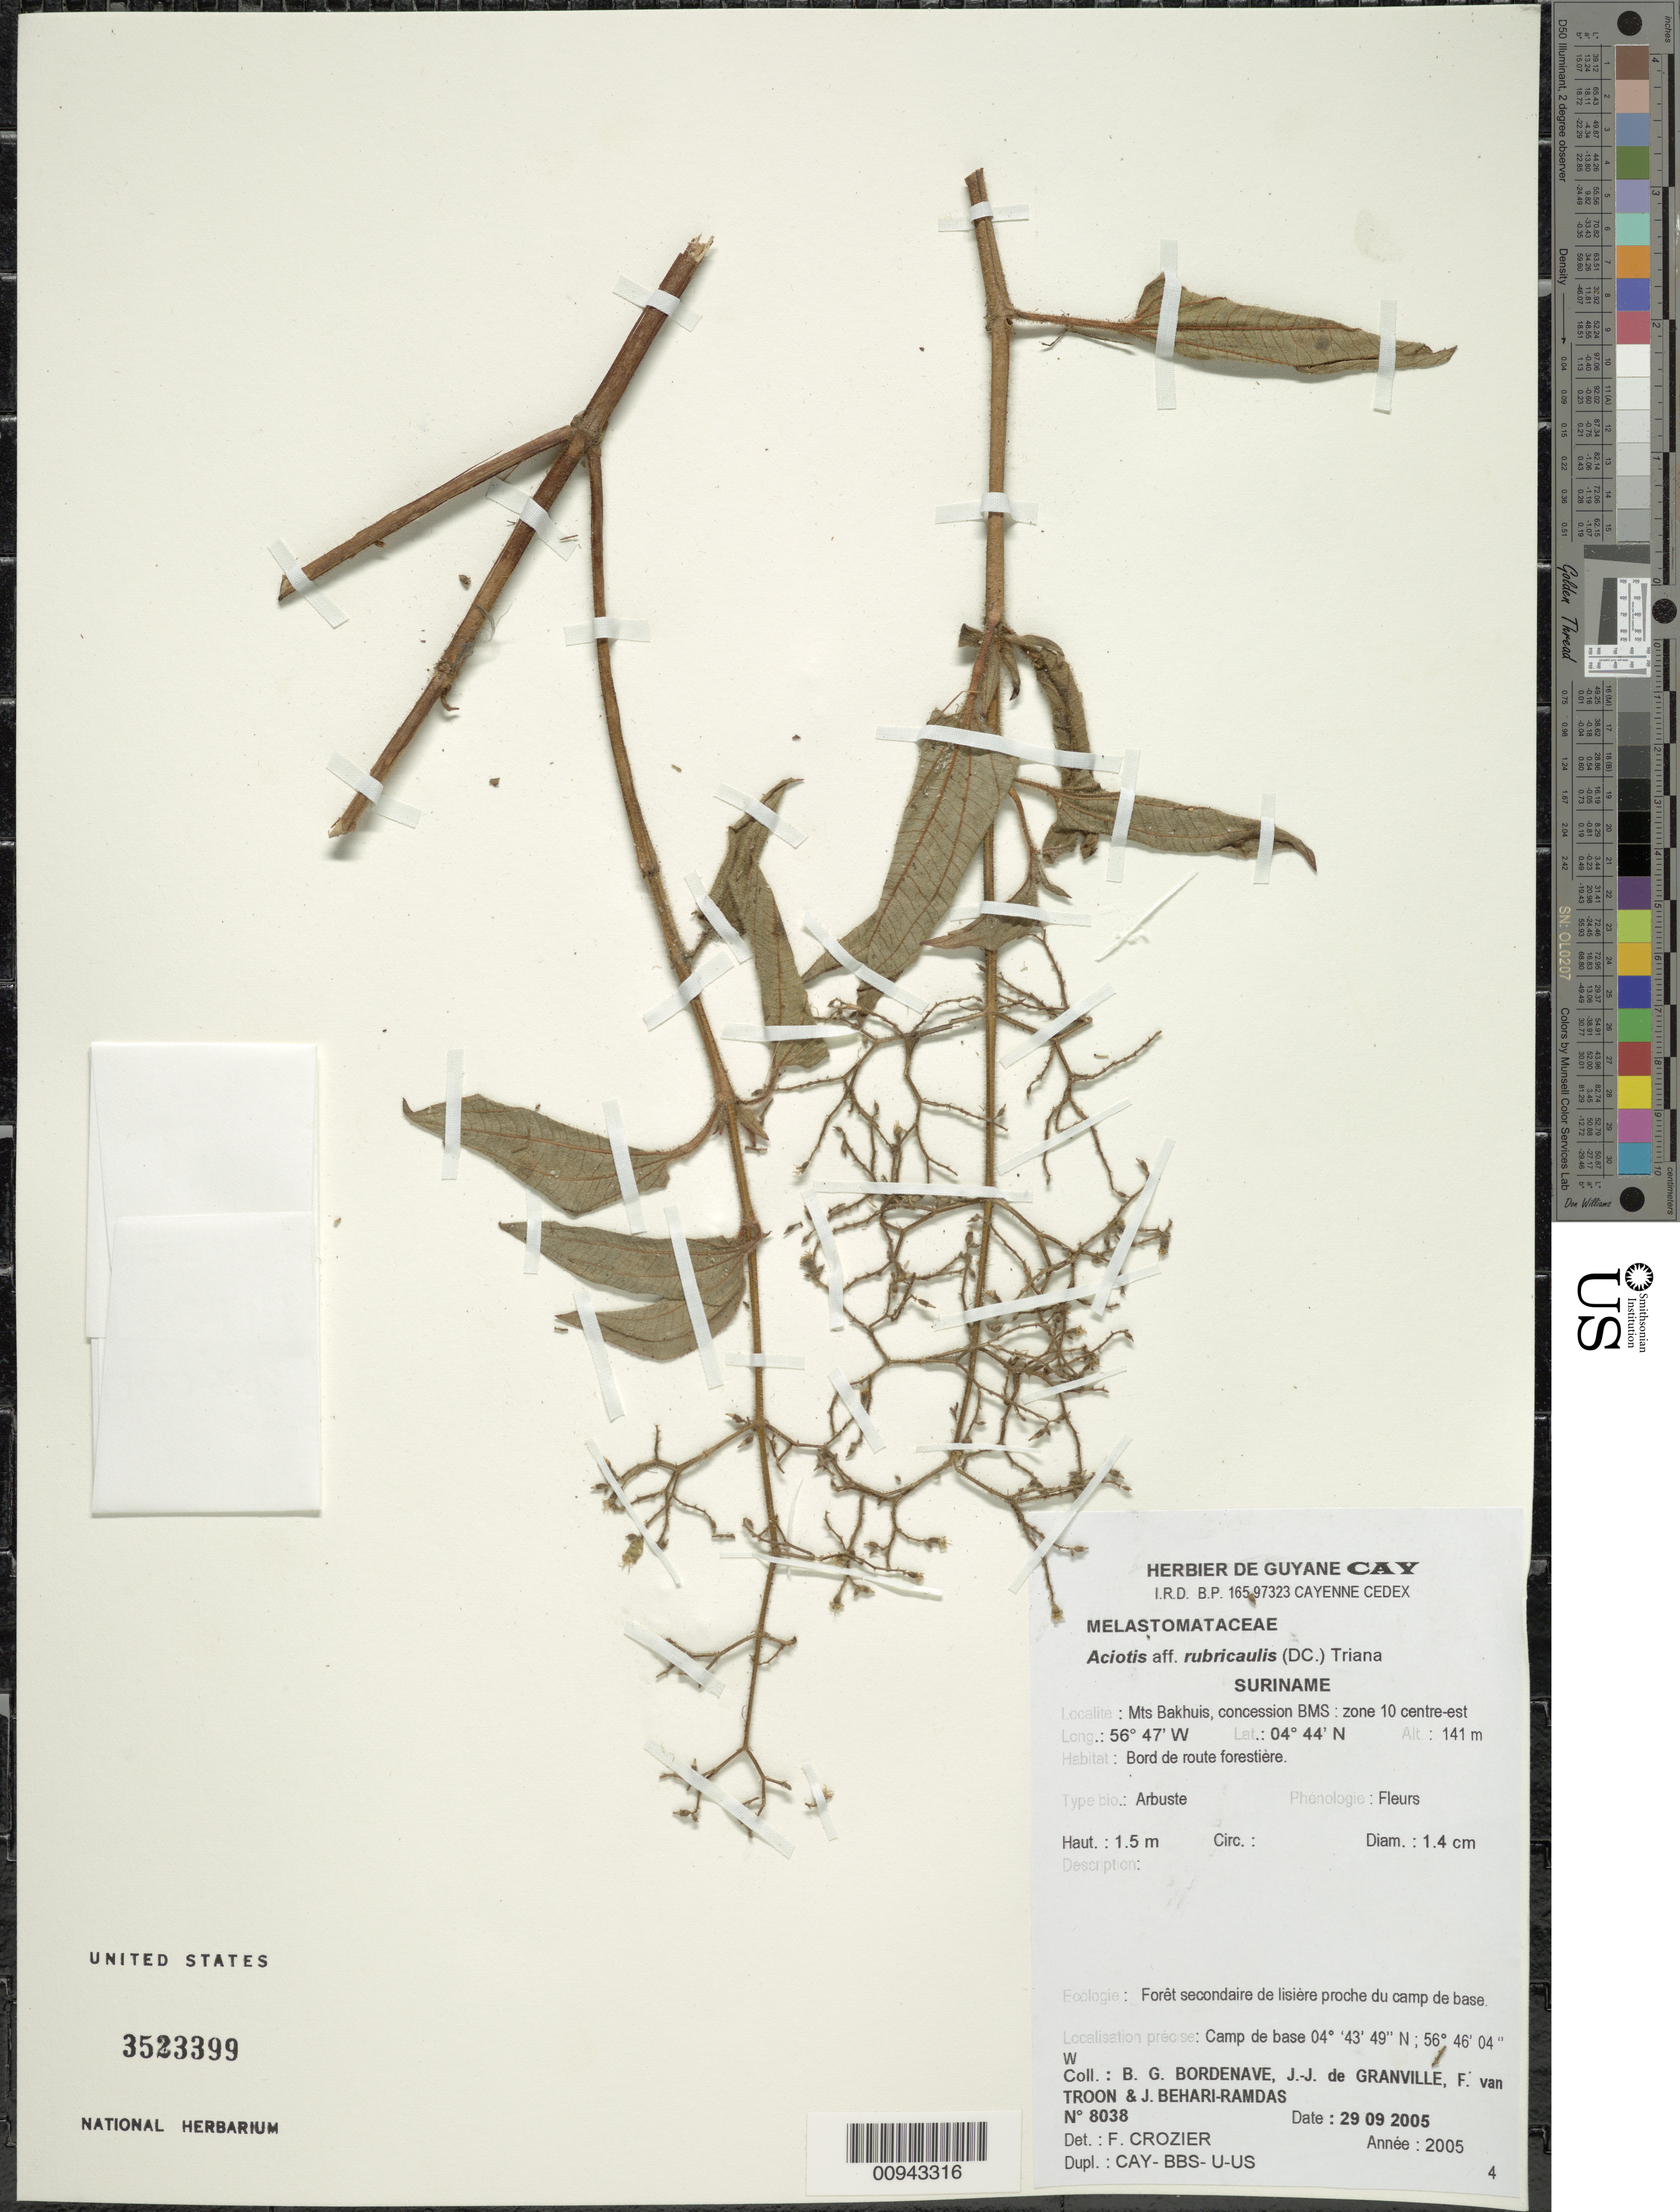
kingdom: Plantae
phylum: Tracheophyta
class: Magnoliopsida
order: Myrtales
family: Melastomataceae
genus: Aciotis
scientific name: Aciotis rubricaulis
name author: (Mart. ex DC.) Triana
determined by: Crozier, F.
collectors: B. Bordenave, J.-J. de Granville, F. Van Troon & J. Behari-Ramdas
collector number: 8038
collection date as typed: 29-Sep-05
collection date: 2005-09-29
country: Suriname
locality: Mts Bakhuis, concession BMS: Zone 10 centre-est; camp de base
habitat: Bord de route forestiere. Foret secondaire de lisiere proche du camp de base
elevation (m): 141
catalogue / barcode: US 3523399